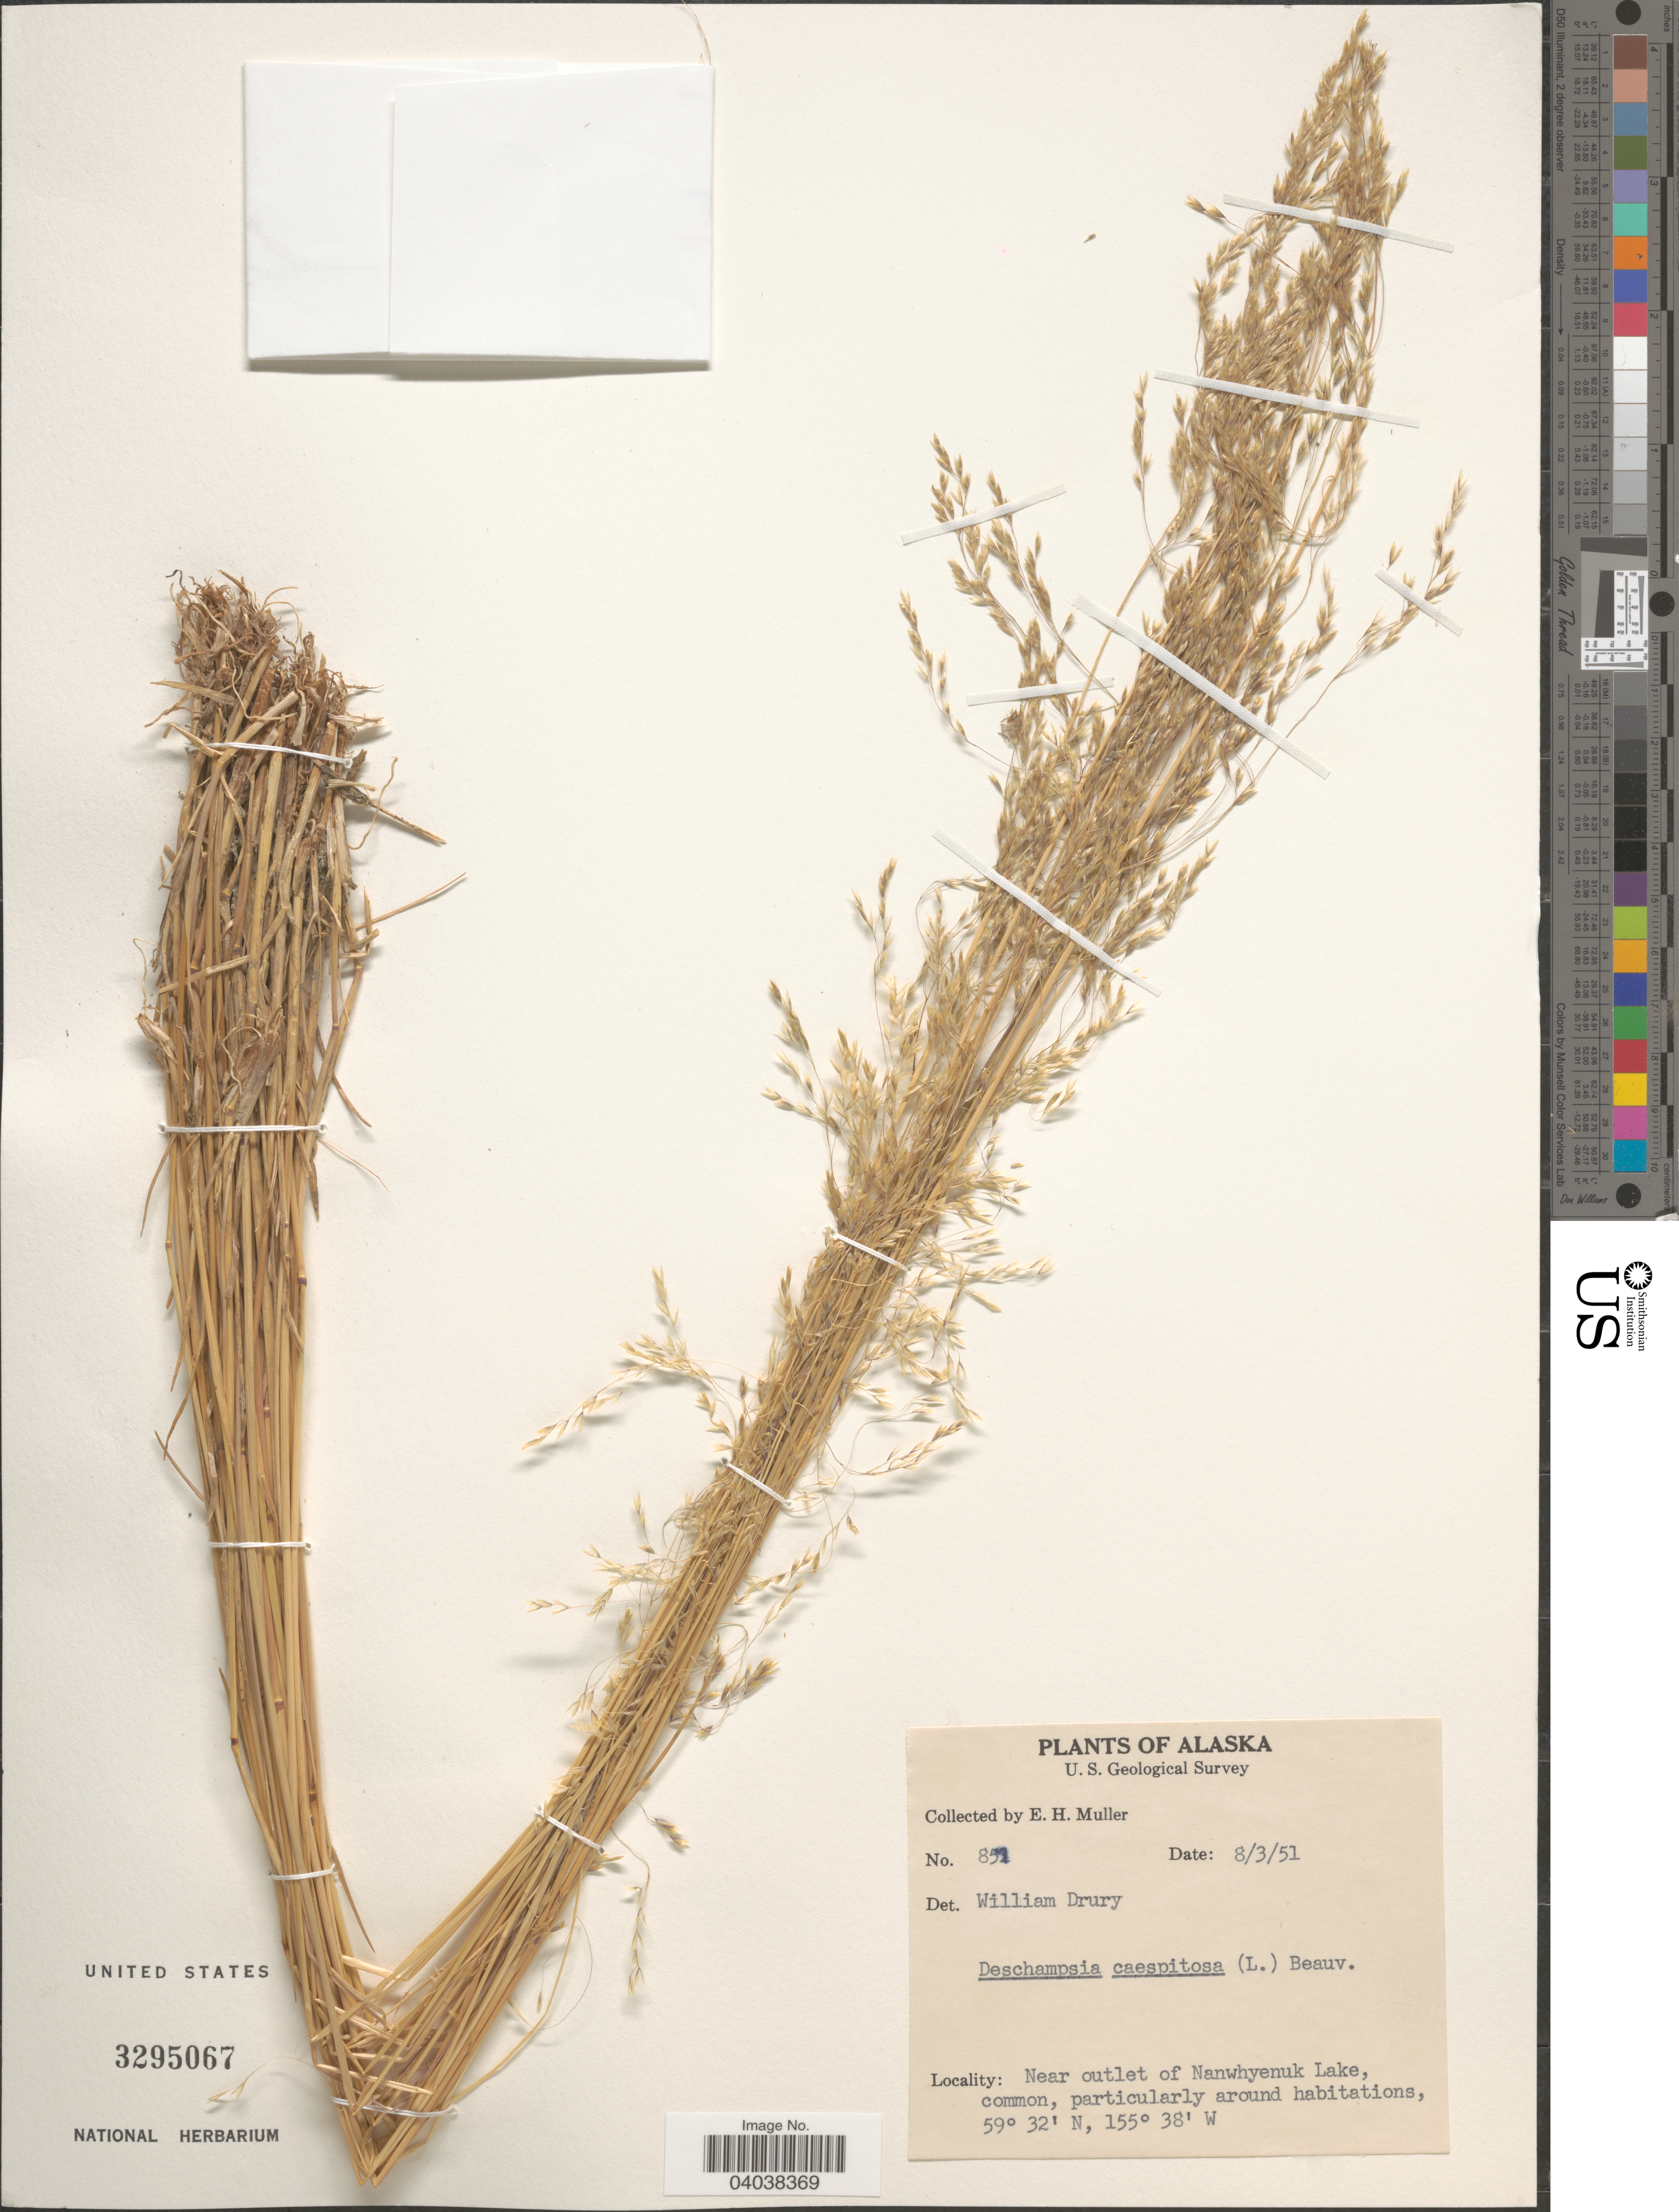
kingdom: Plantae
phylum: Tracheophyta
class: Liliopsida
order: Poales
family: Poaceae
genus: Deschampsia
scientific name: Deschampsia cespitosa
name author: (L.) P. Beauv.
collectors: E. H. Muller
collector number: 851*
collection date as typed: Transcribed d/m/y: 3/8/51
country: United States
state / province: Alaska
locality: Near outlet of Nanwhyenuk Lake.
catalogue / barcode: US 3295067